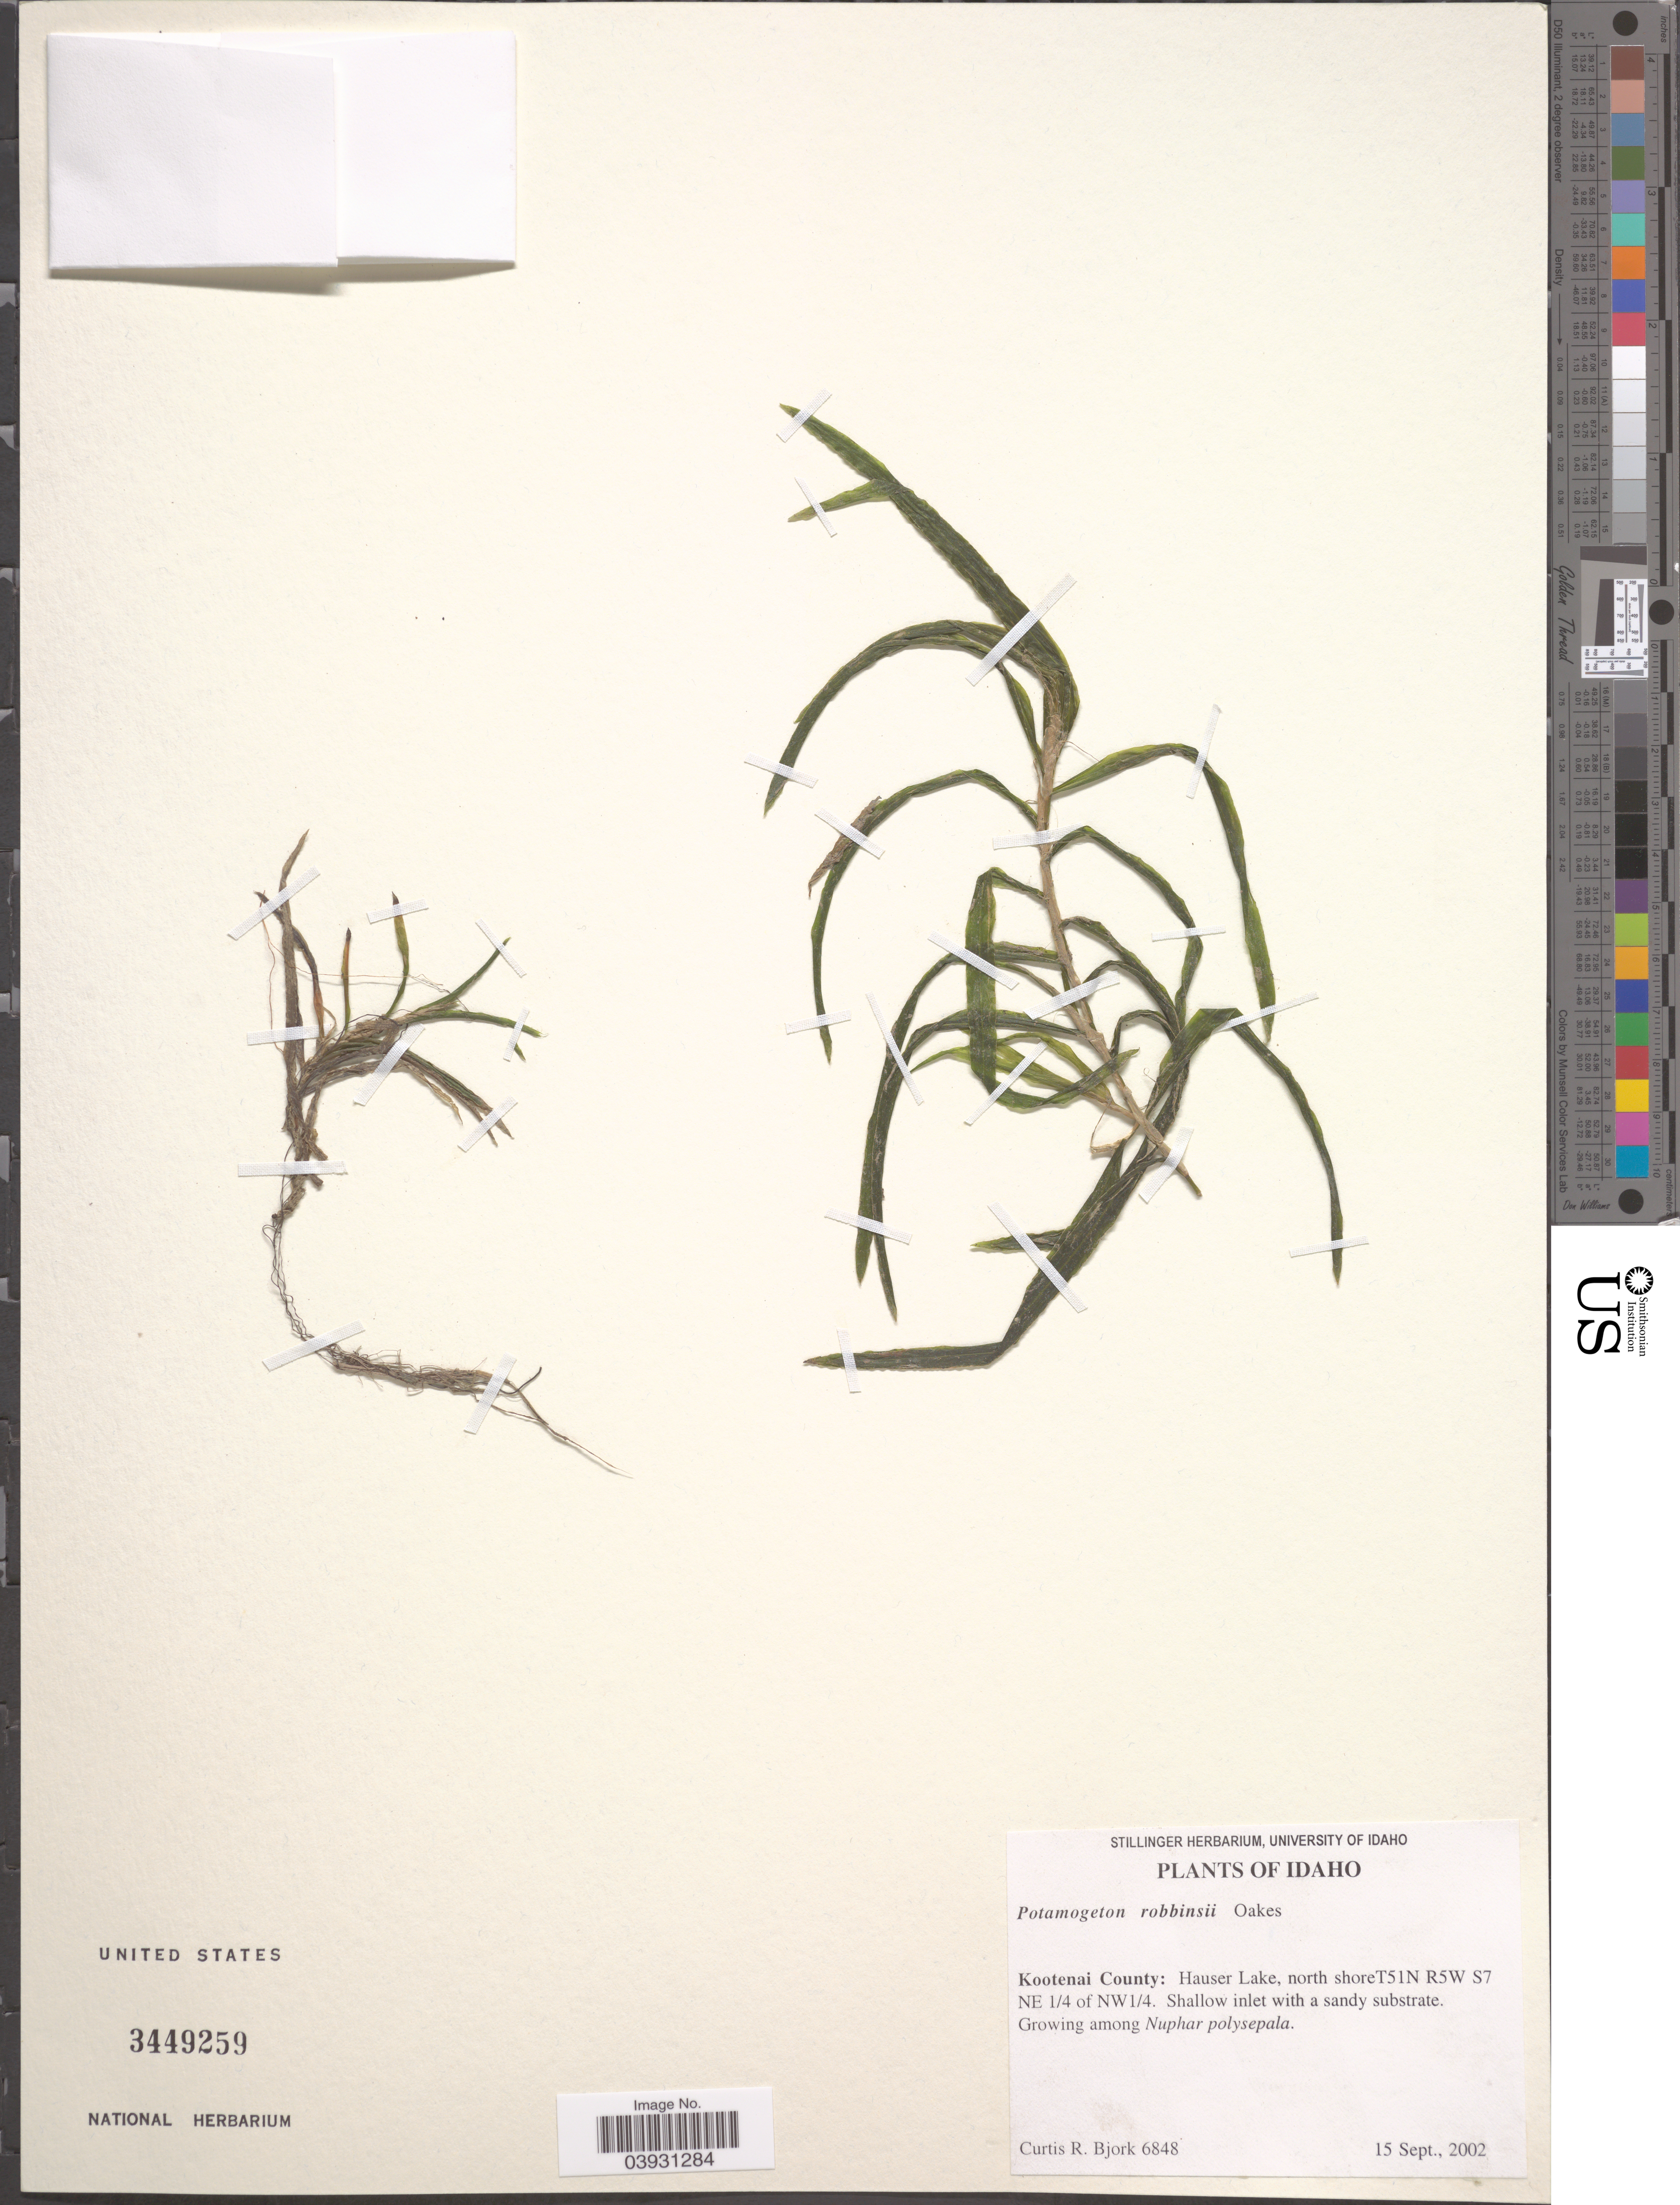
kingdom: Plantae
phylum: Tracheophyta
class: Liliopsida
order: Alismatales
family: Potamogetonaceae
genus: Potamogeton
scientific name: Potamogeton robbinsii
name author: Oakes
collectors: C. Bjork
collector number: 6848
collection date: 2002-09-15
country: United States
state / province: Idaho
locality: Kootenai County: Hauser Lake, north shoreT51N R5W S7 NE ¼ of NW¼.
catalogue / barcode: US 3449259